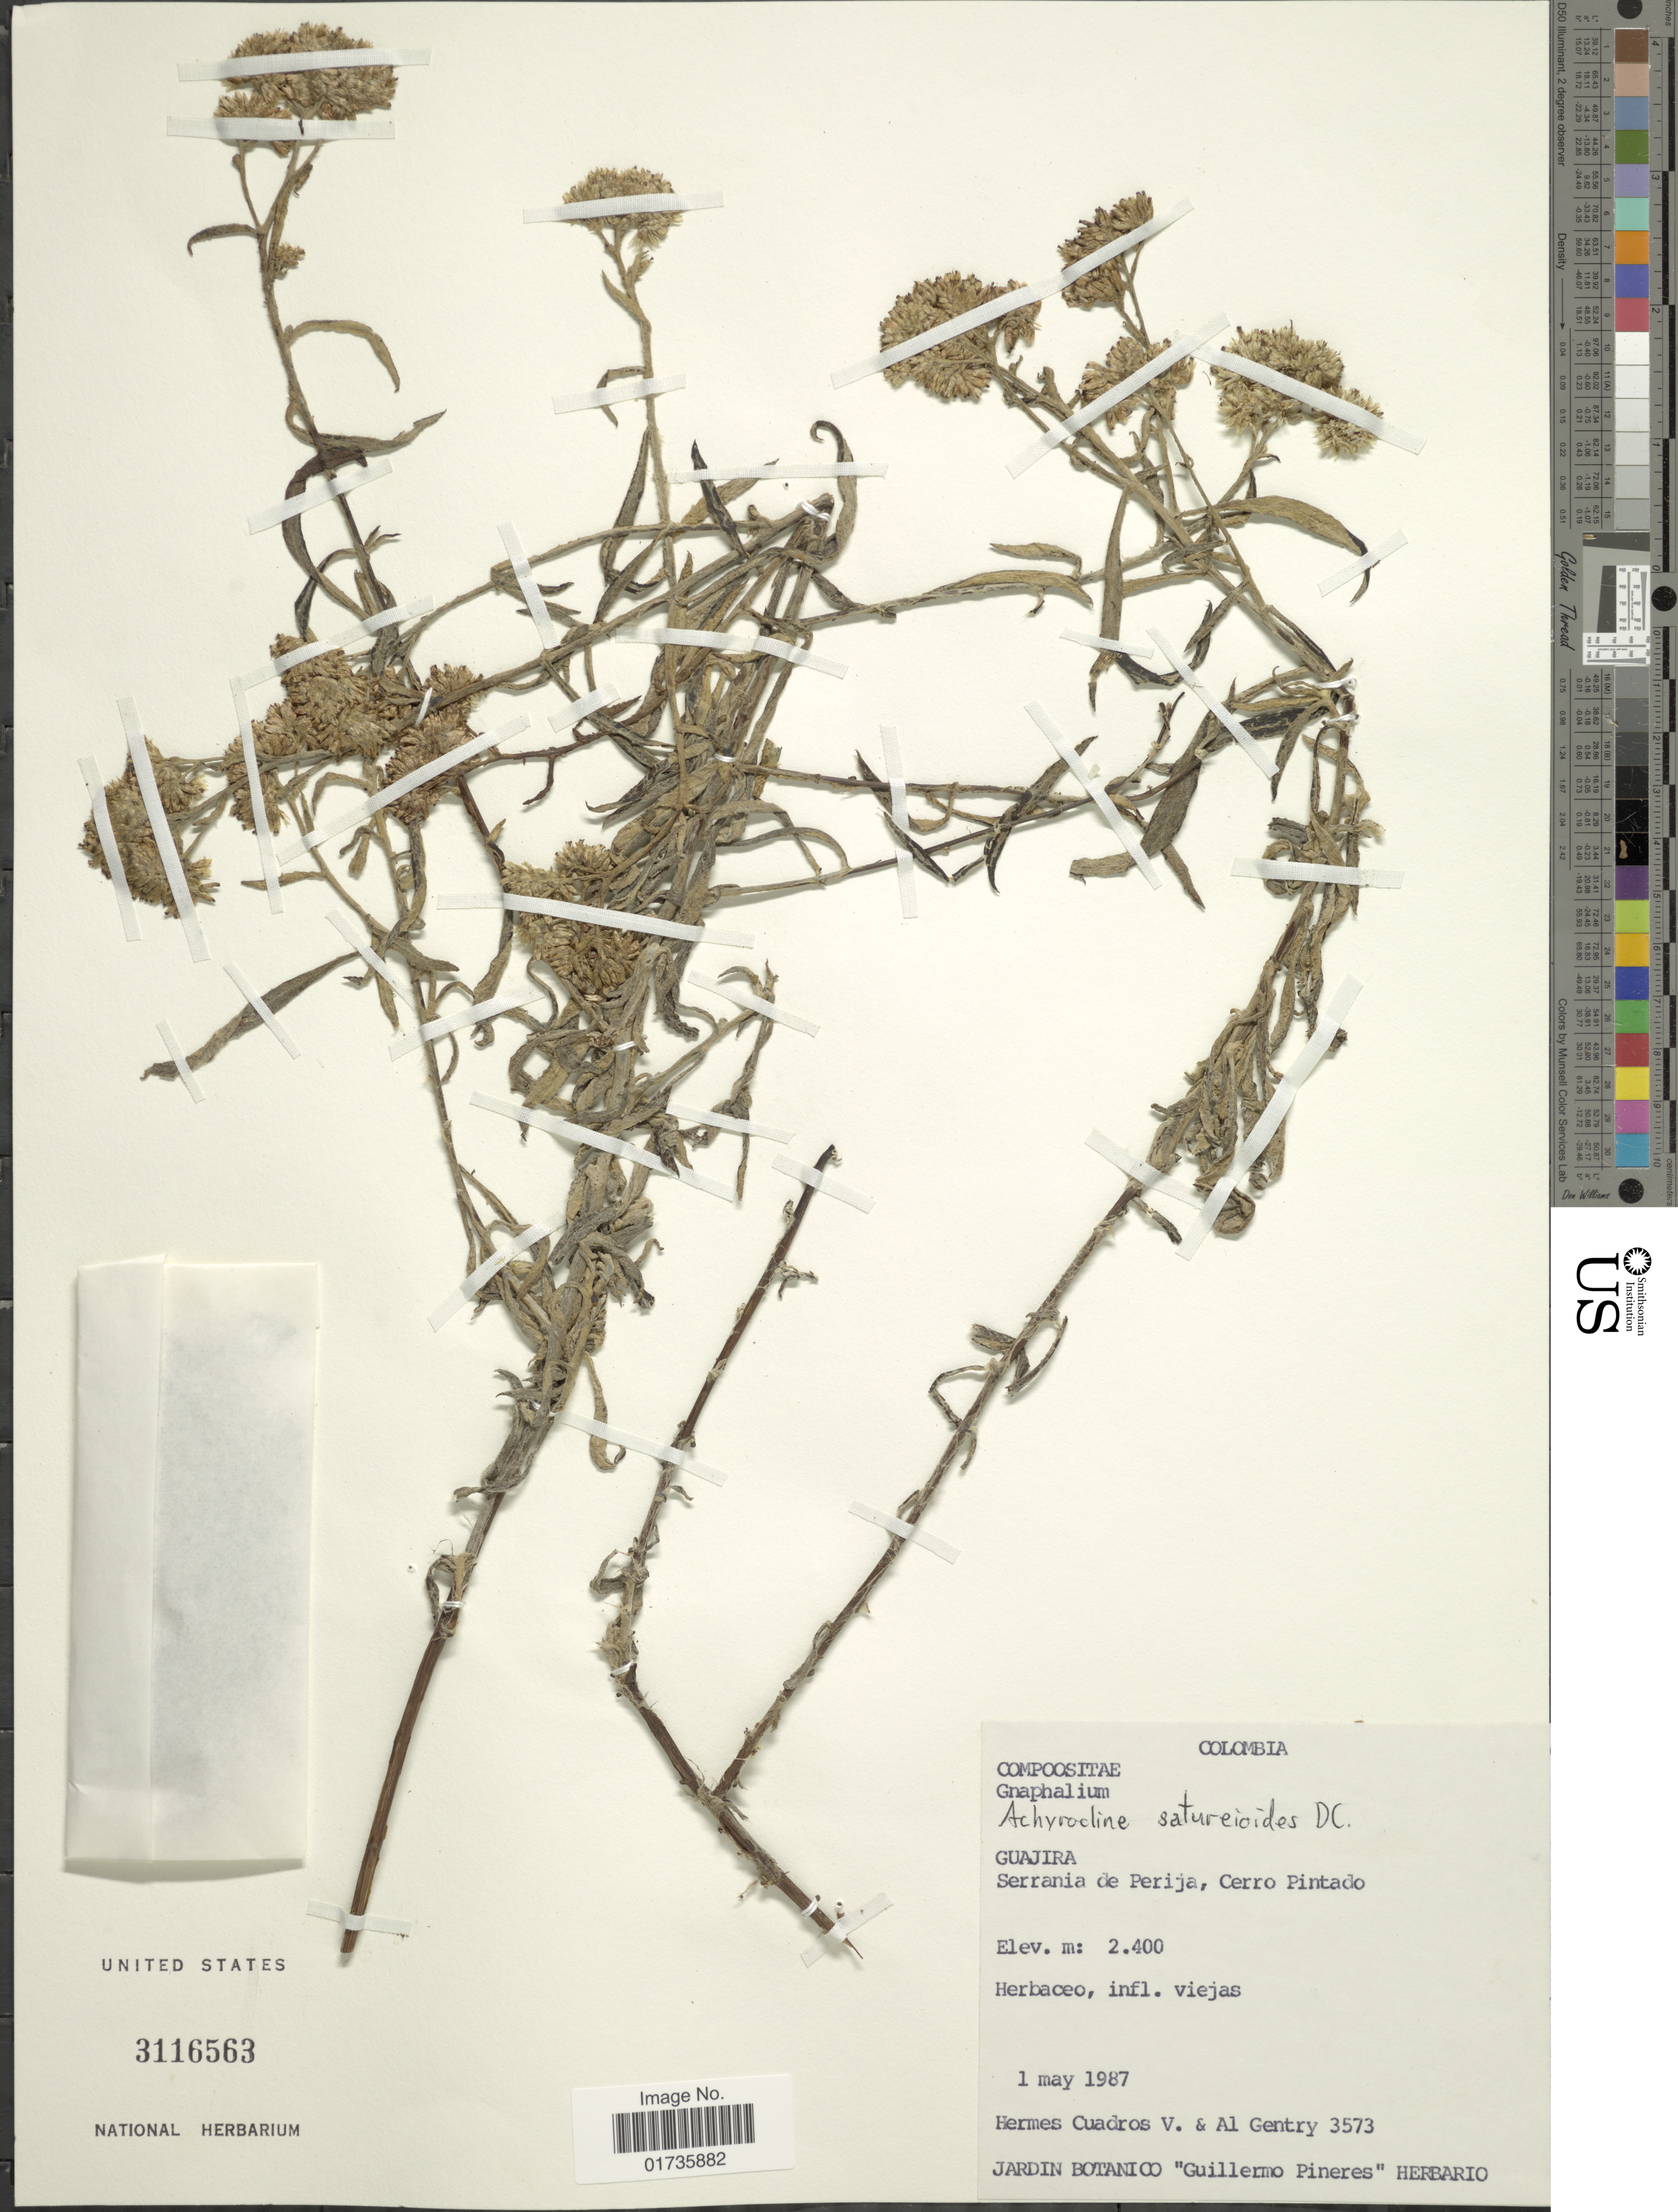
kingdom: Plantae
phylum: Tracheophyta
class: Magnoliopsida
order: Asterales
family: Asteraceae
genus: Achyrocline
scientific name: Achyrocline satureioides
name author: (Lam.) DC.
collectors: H. Cuadros V. & A. H. Gentry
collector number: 3573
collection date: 1987-05-01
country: Colombia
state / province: La Guajira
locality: Serrania de Perija, Cerro Pintado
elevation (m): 2400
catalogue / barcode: US 3116563